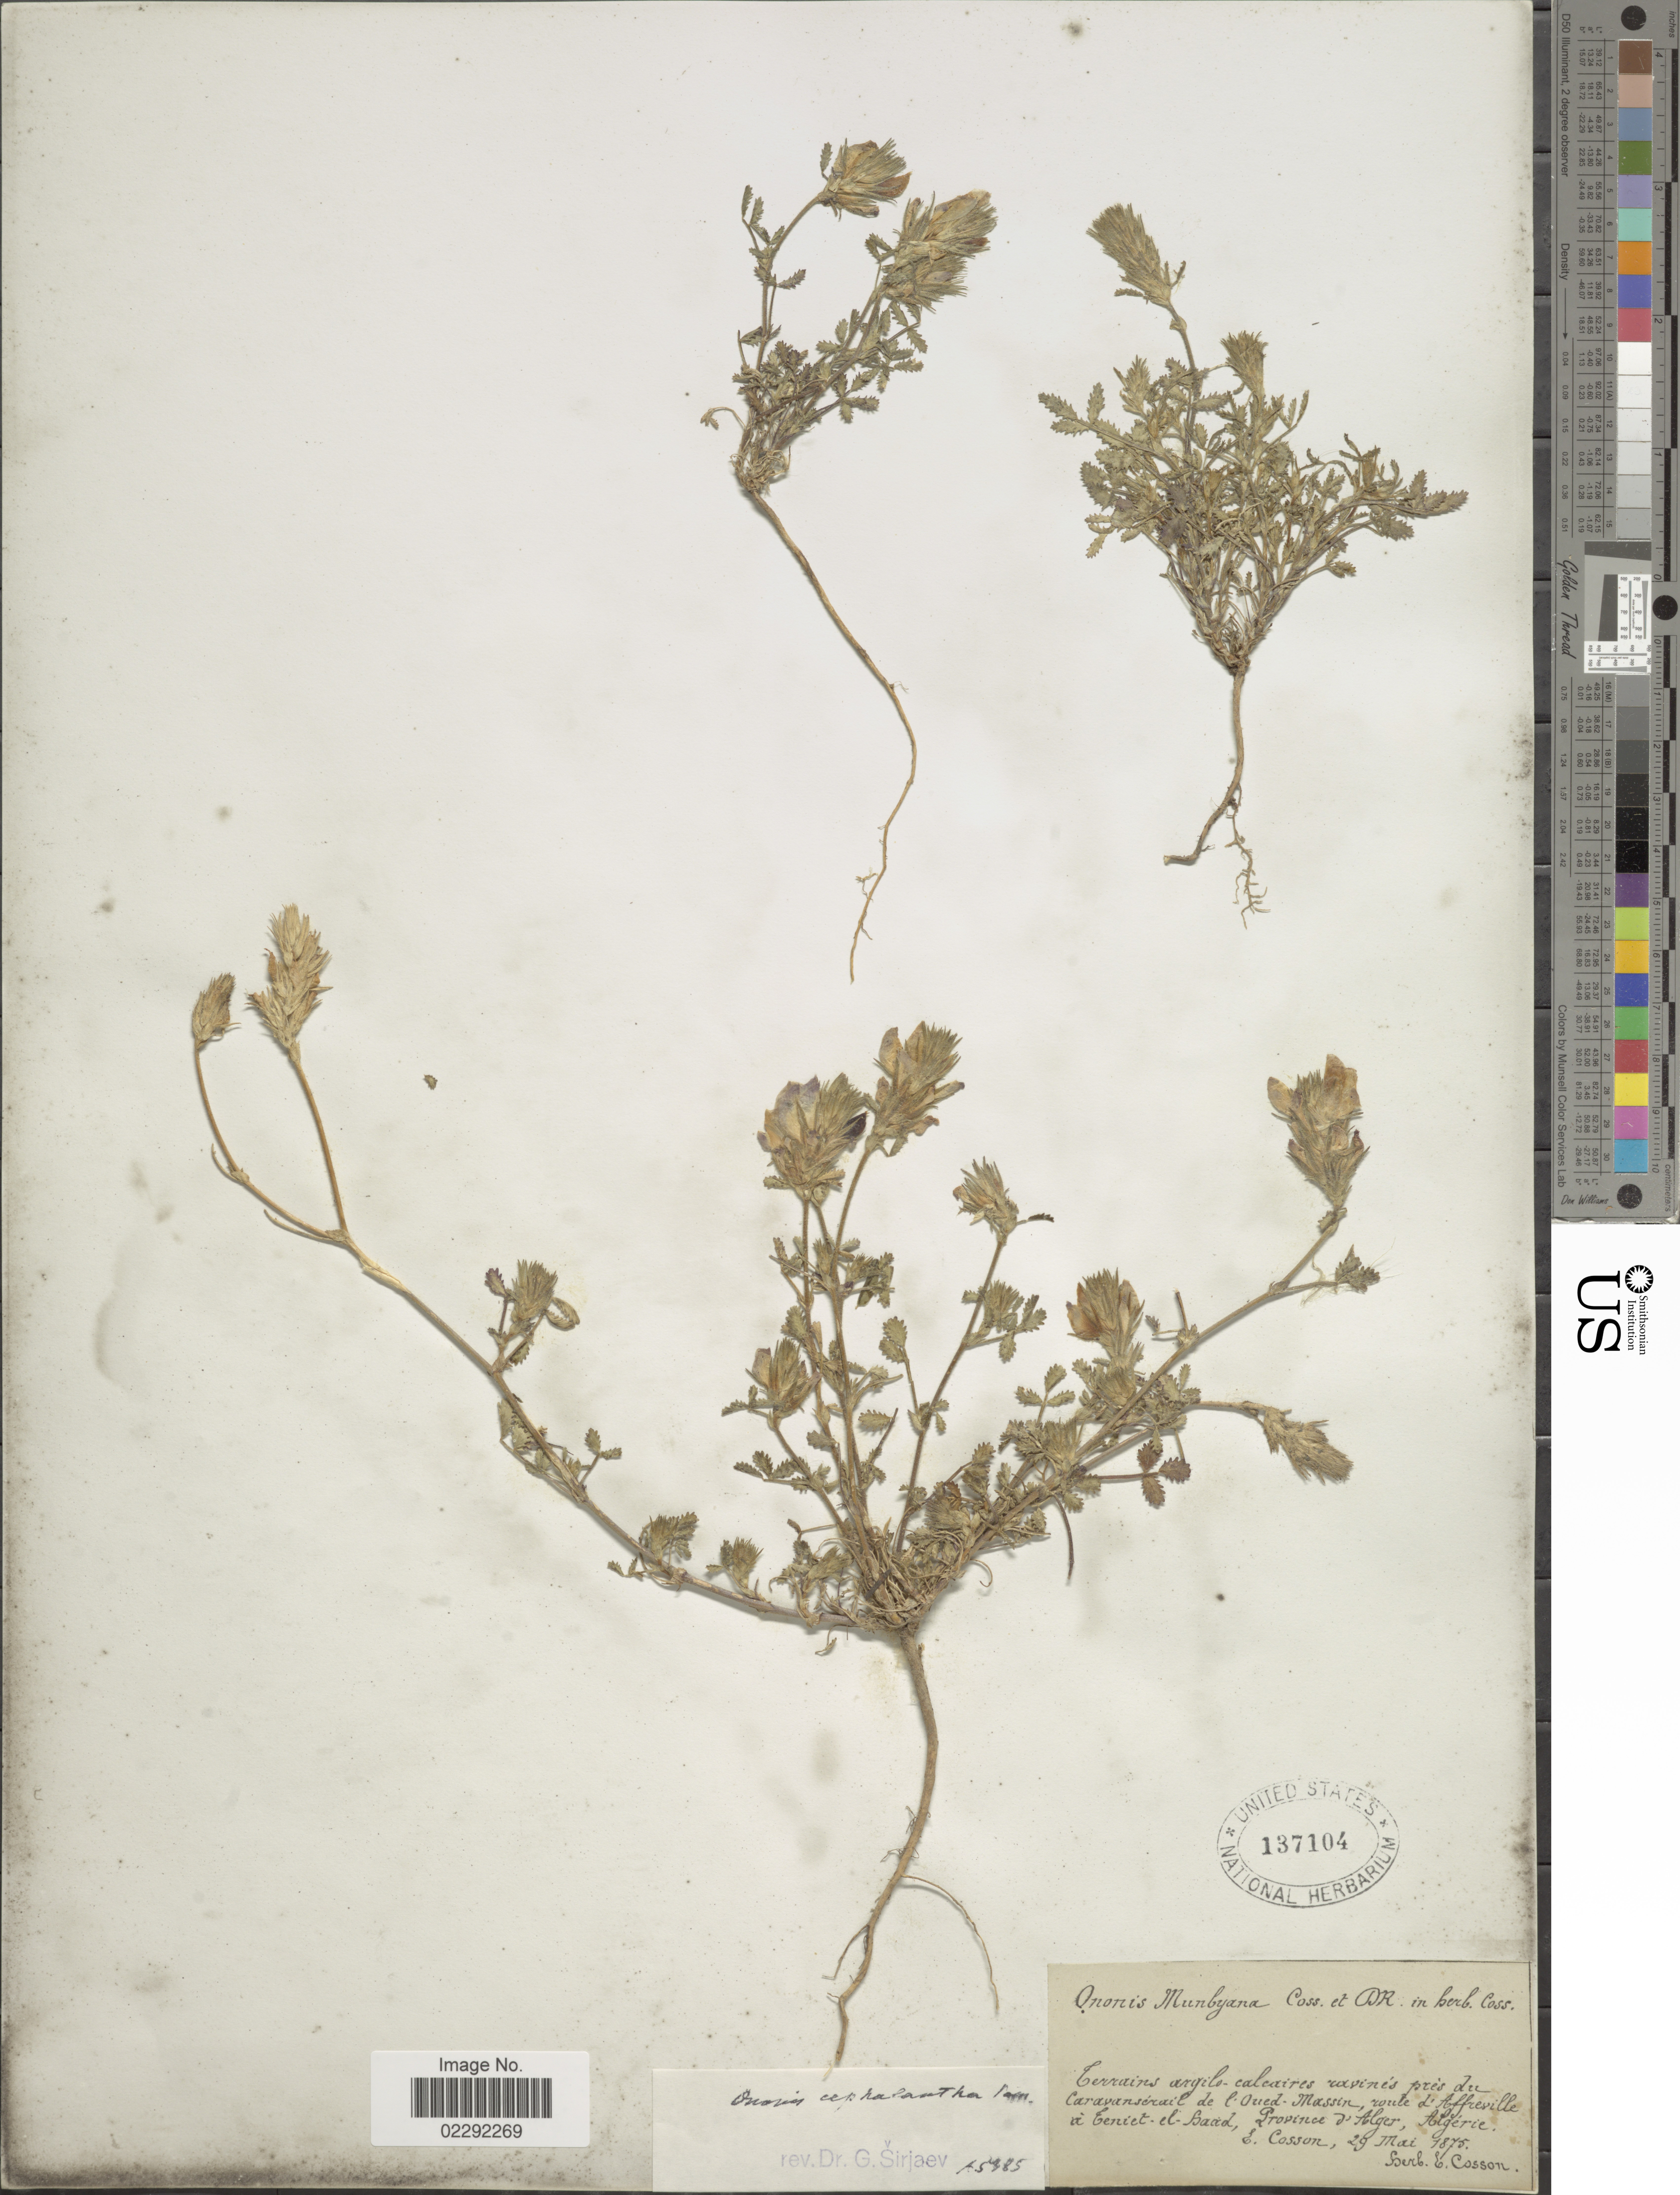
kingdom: Plantae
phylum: Tracheophyta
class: Magnoliopsida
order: Fabales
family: Fabaceae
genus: Ononis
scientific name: Ononis cephalantha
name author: Pomel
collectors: E. Cosson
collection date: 1875-05-29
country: Algeria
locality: Caravanserail de l'Oued-Massin, route d'Affreville a Teniet-el-haad, Province d'Alger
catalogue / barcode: US 137104